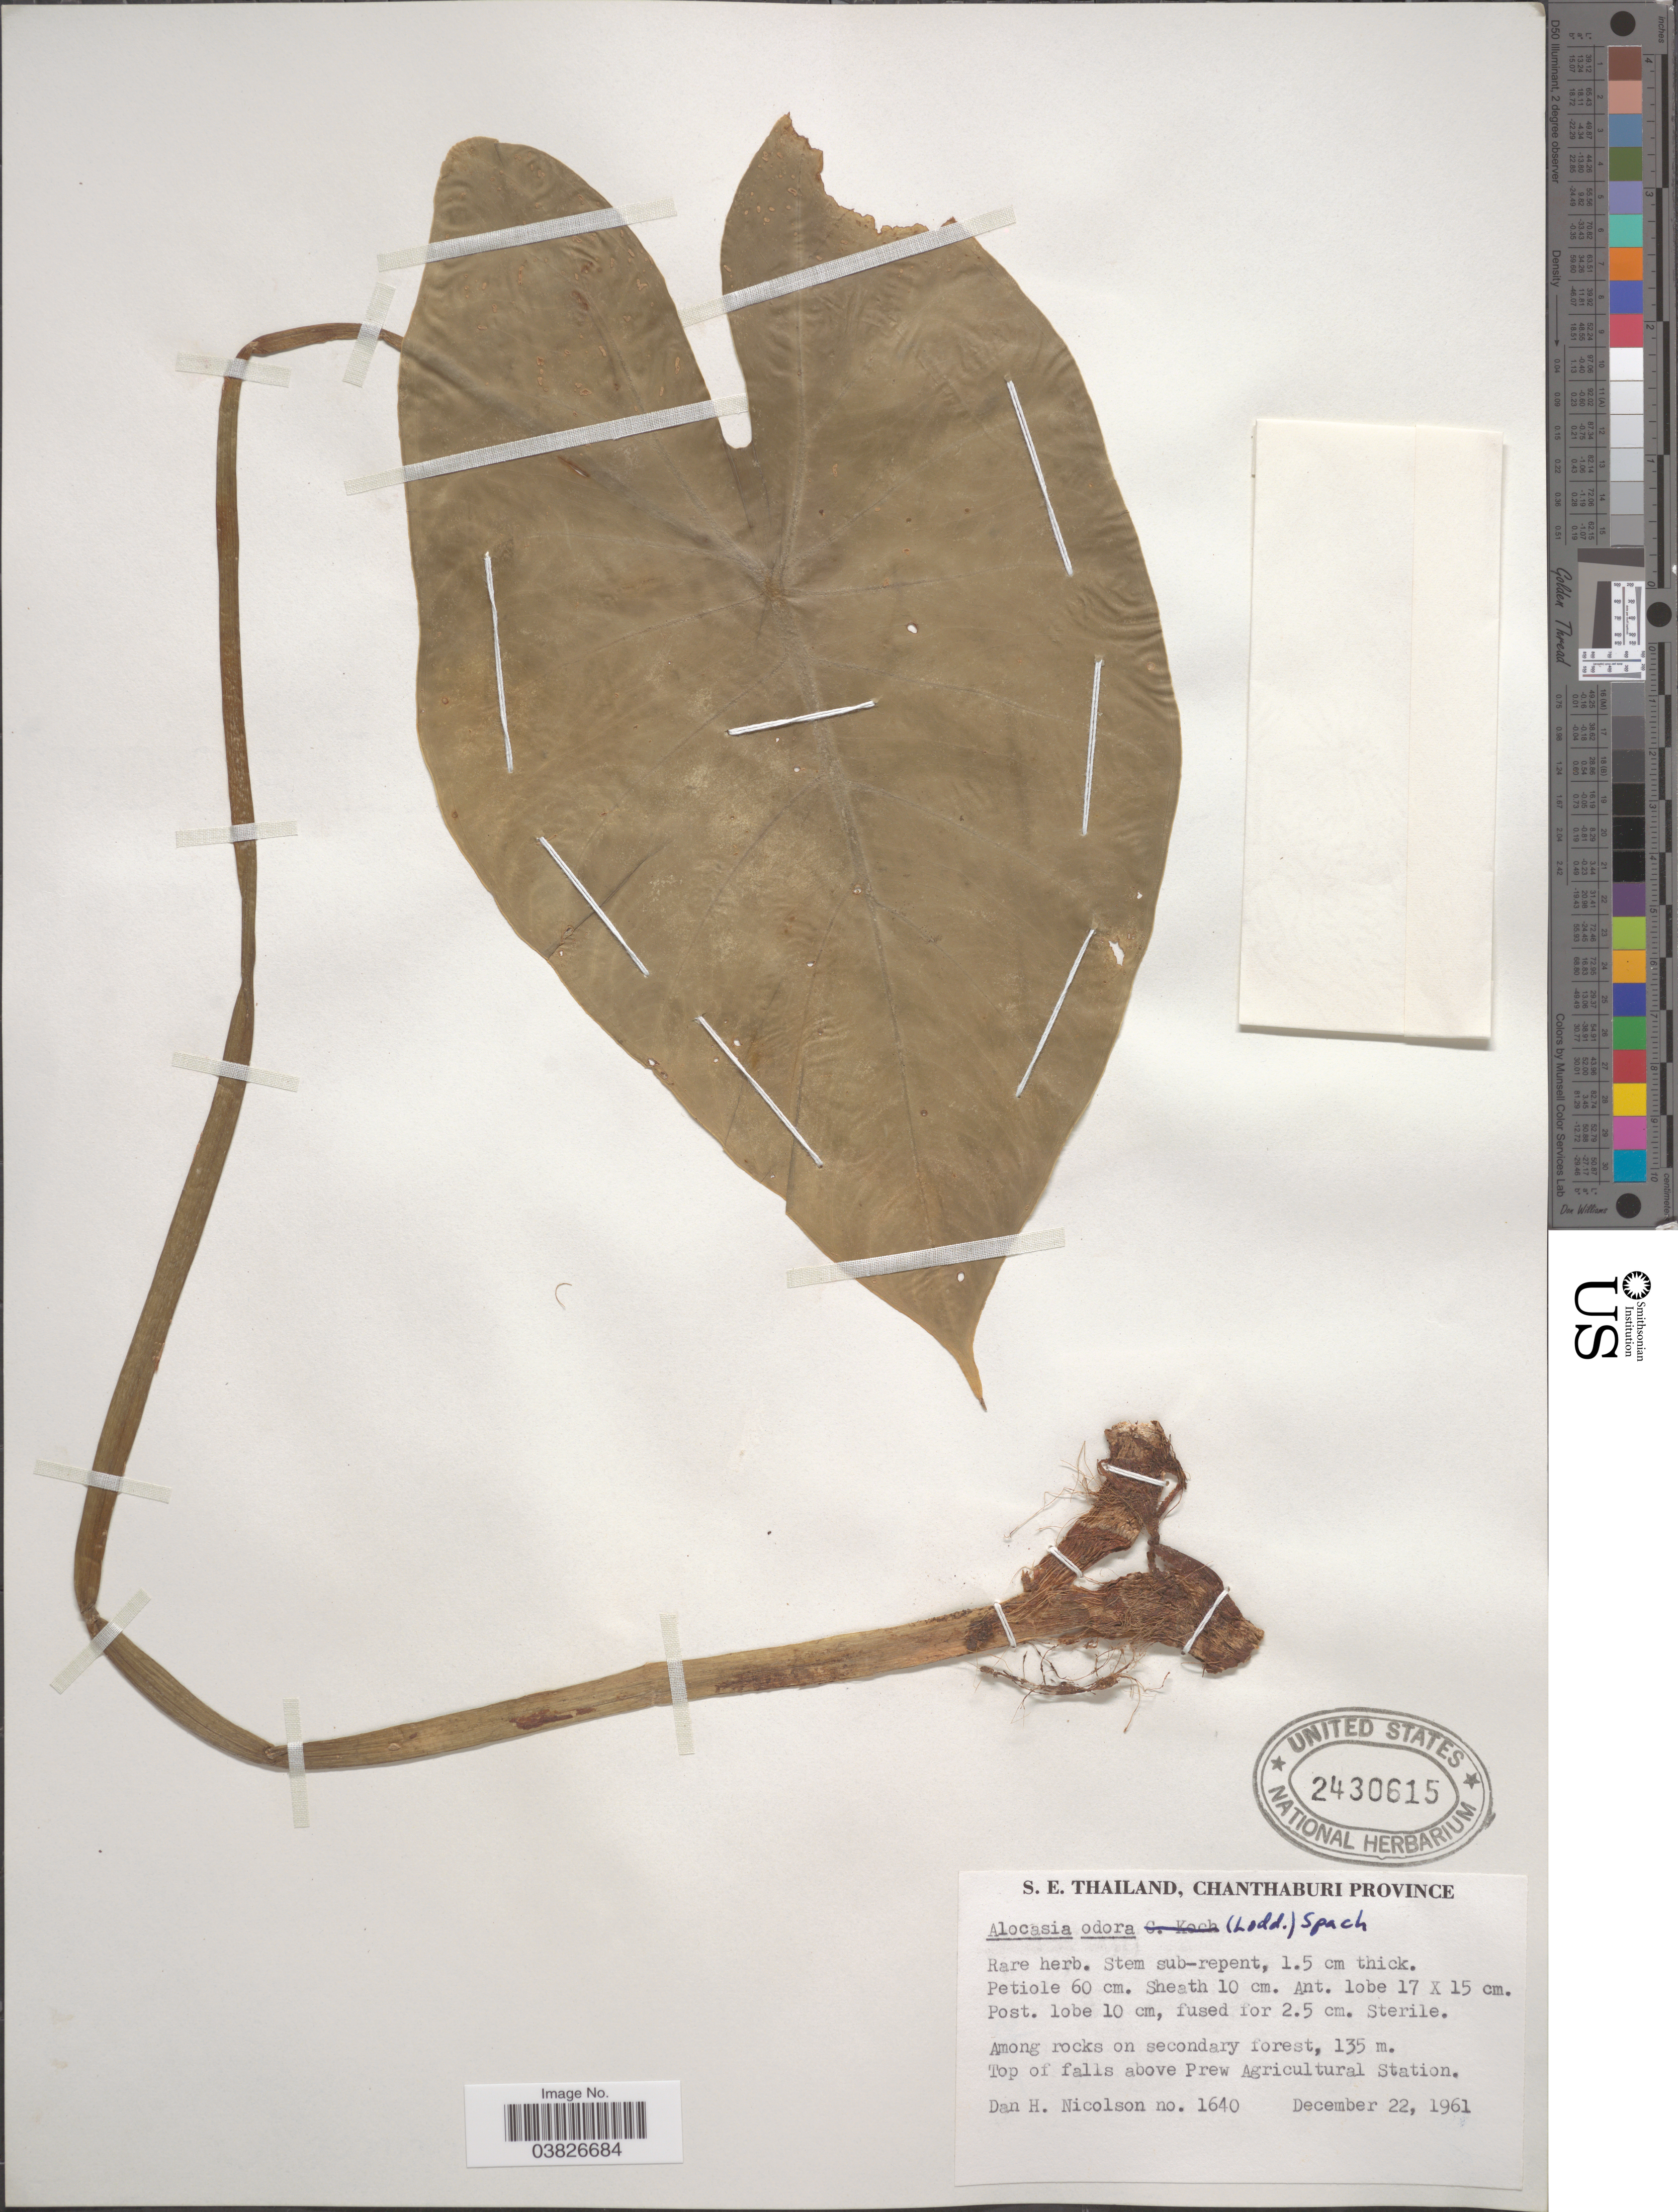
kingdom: Plantae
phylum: Tracheophyta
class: Liliopsida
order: Alismatales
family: Araceae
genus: Alocasia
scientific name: Alocasia odora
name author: (Roxb. ex Lodd. et al.) Spach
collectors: D. H. Nicolson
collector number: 1640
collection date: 1961-12-22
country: Thailand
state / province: Chanthaburi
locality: S.E. Thailand. Among rocks on secondary forest. Top of falls above Prew Agricultural Station.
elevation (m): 135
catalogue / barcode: US 2430615